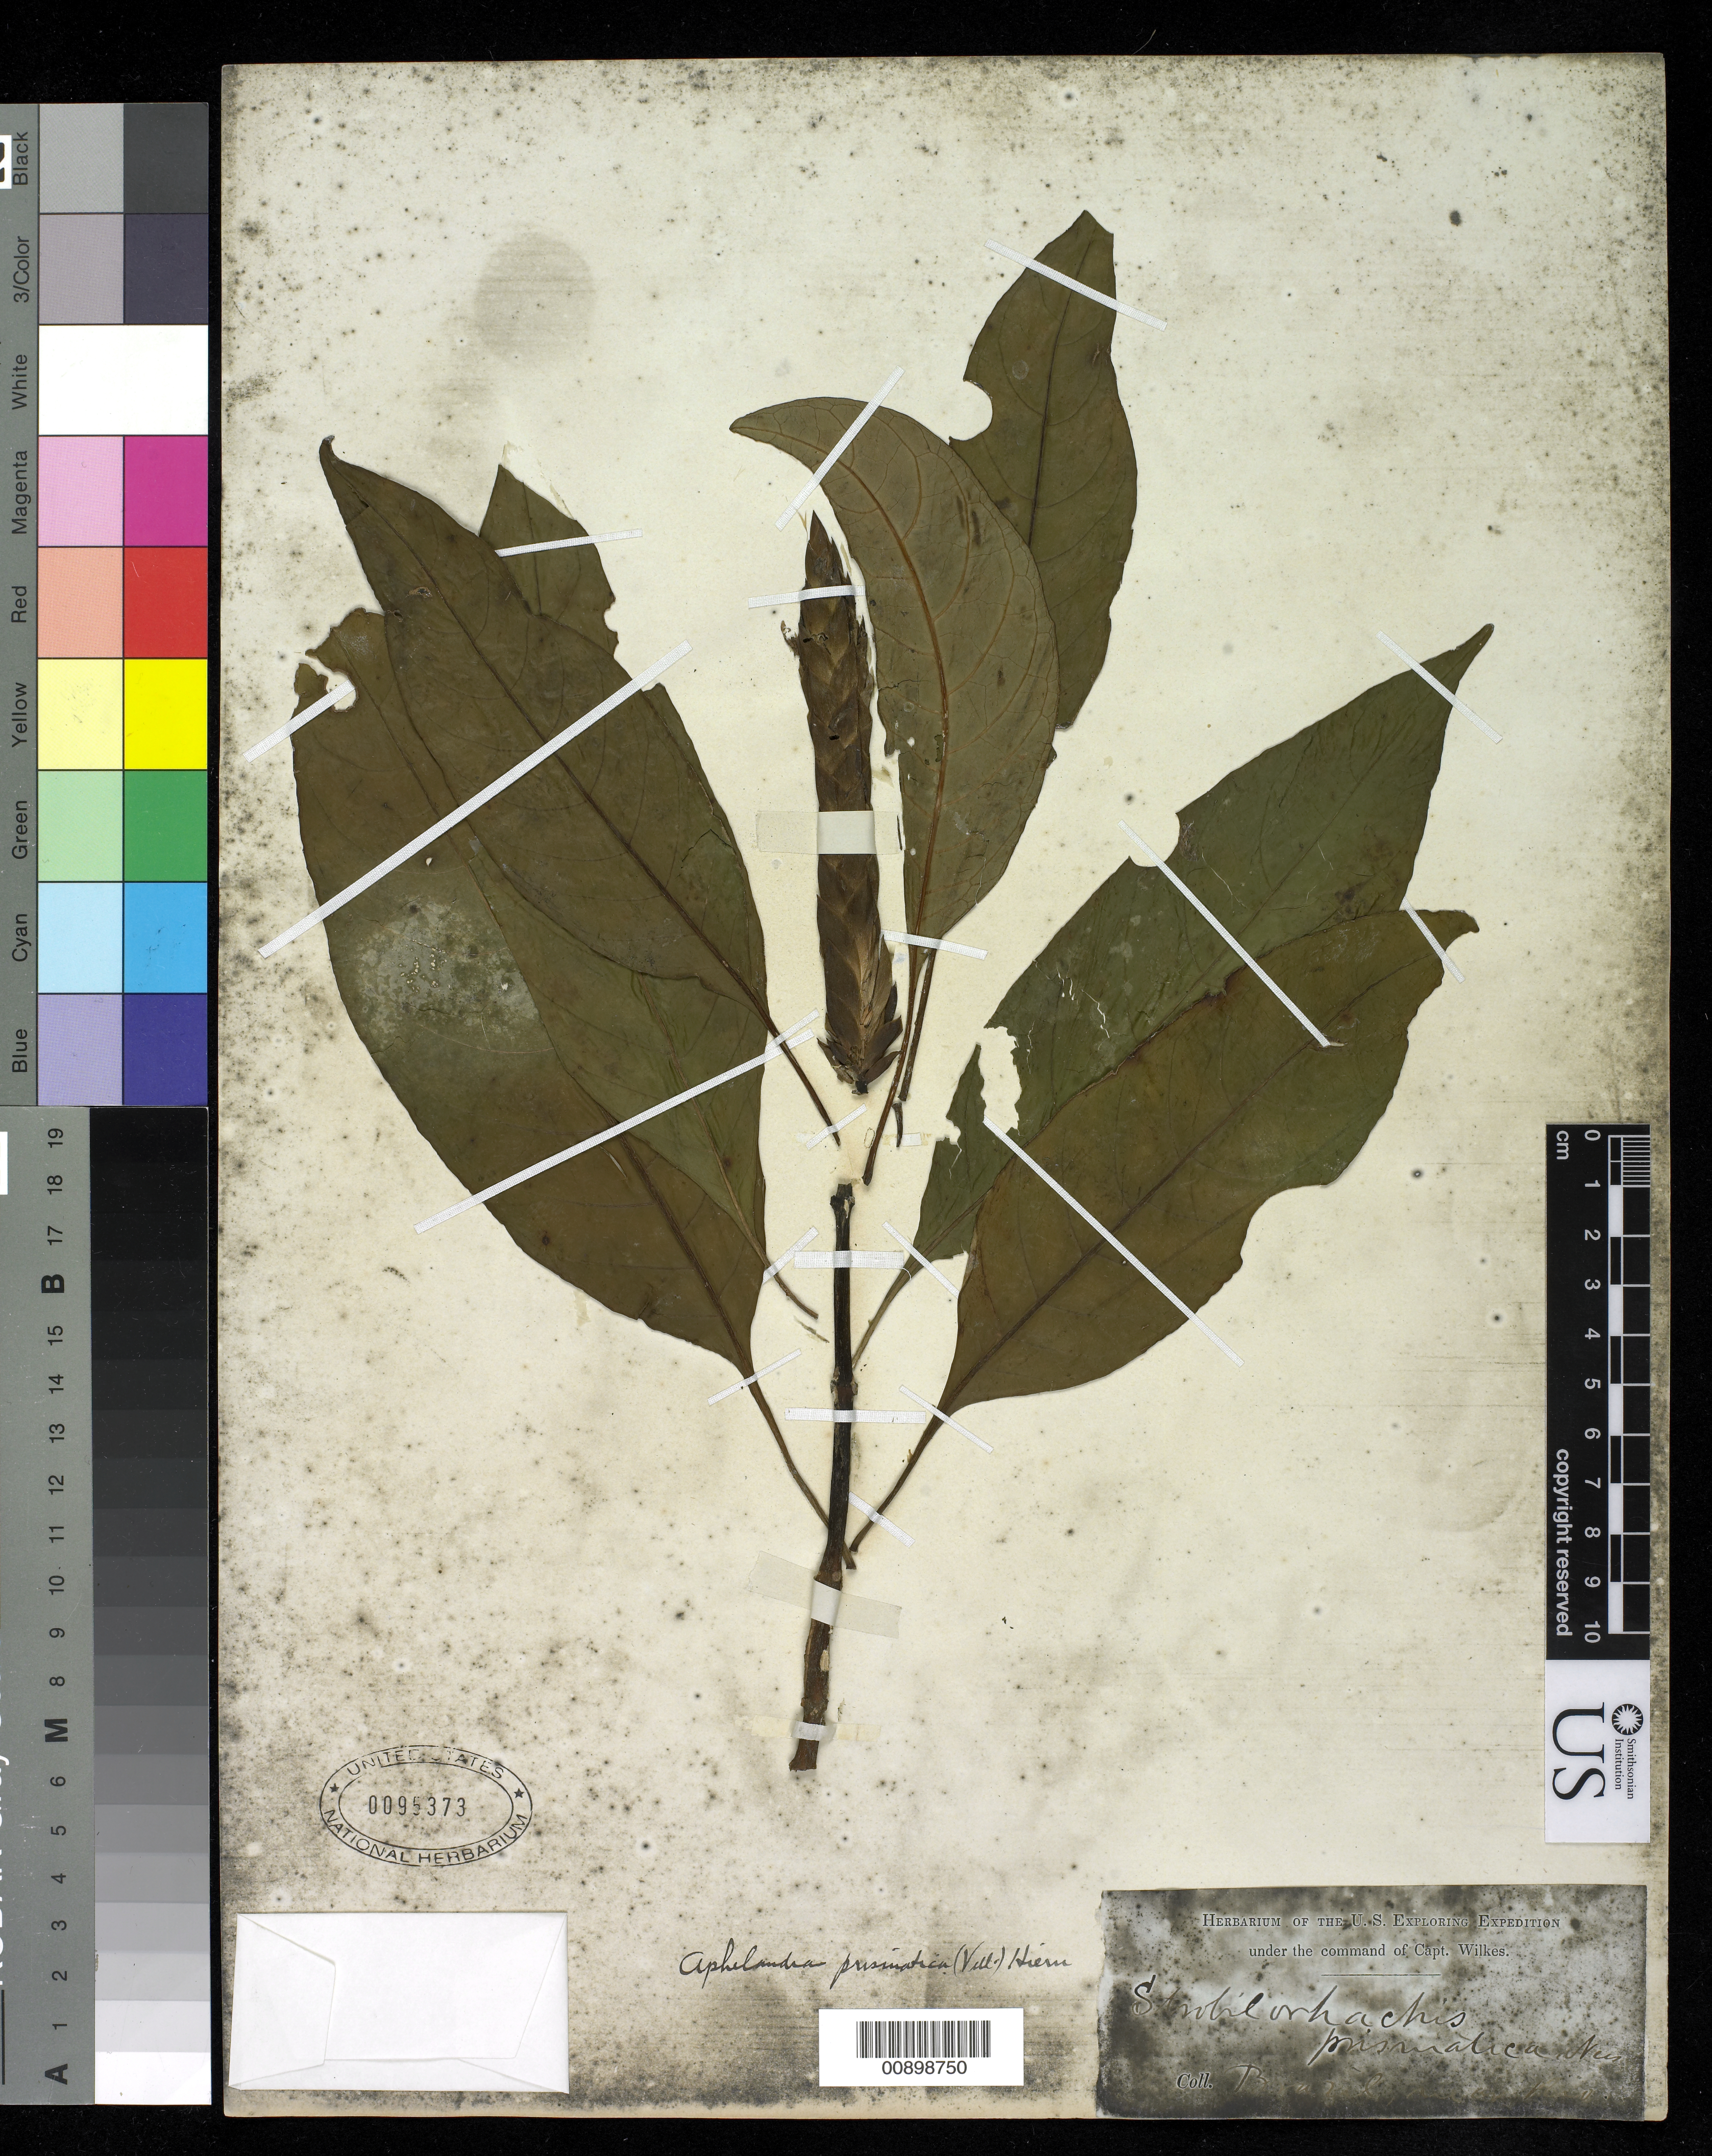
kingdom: Plantae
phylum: Tracheophyta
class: Magnoliopsida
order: Lamiales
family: Acanthaceae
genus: Aphelandra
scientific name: Aphelandra prismatica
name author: Hiern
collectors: Wilkes Explor. Exped.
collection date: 1838/1842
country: Brazil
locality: near Rio Janiero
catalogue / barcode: US 95373